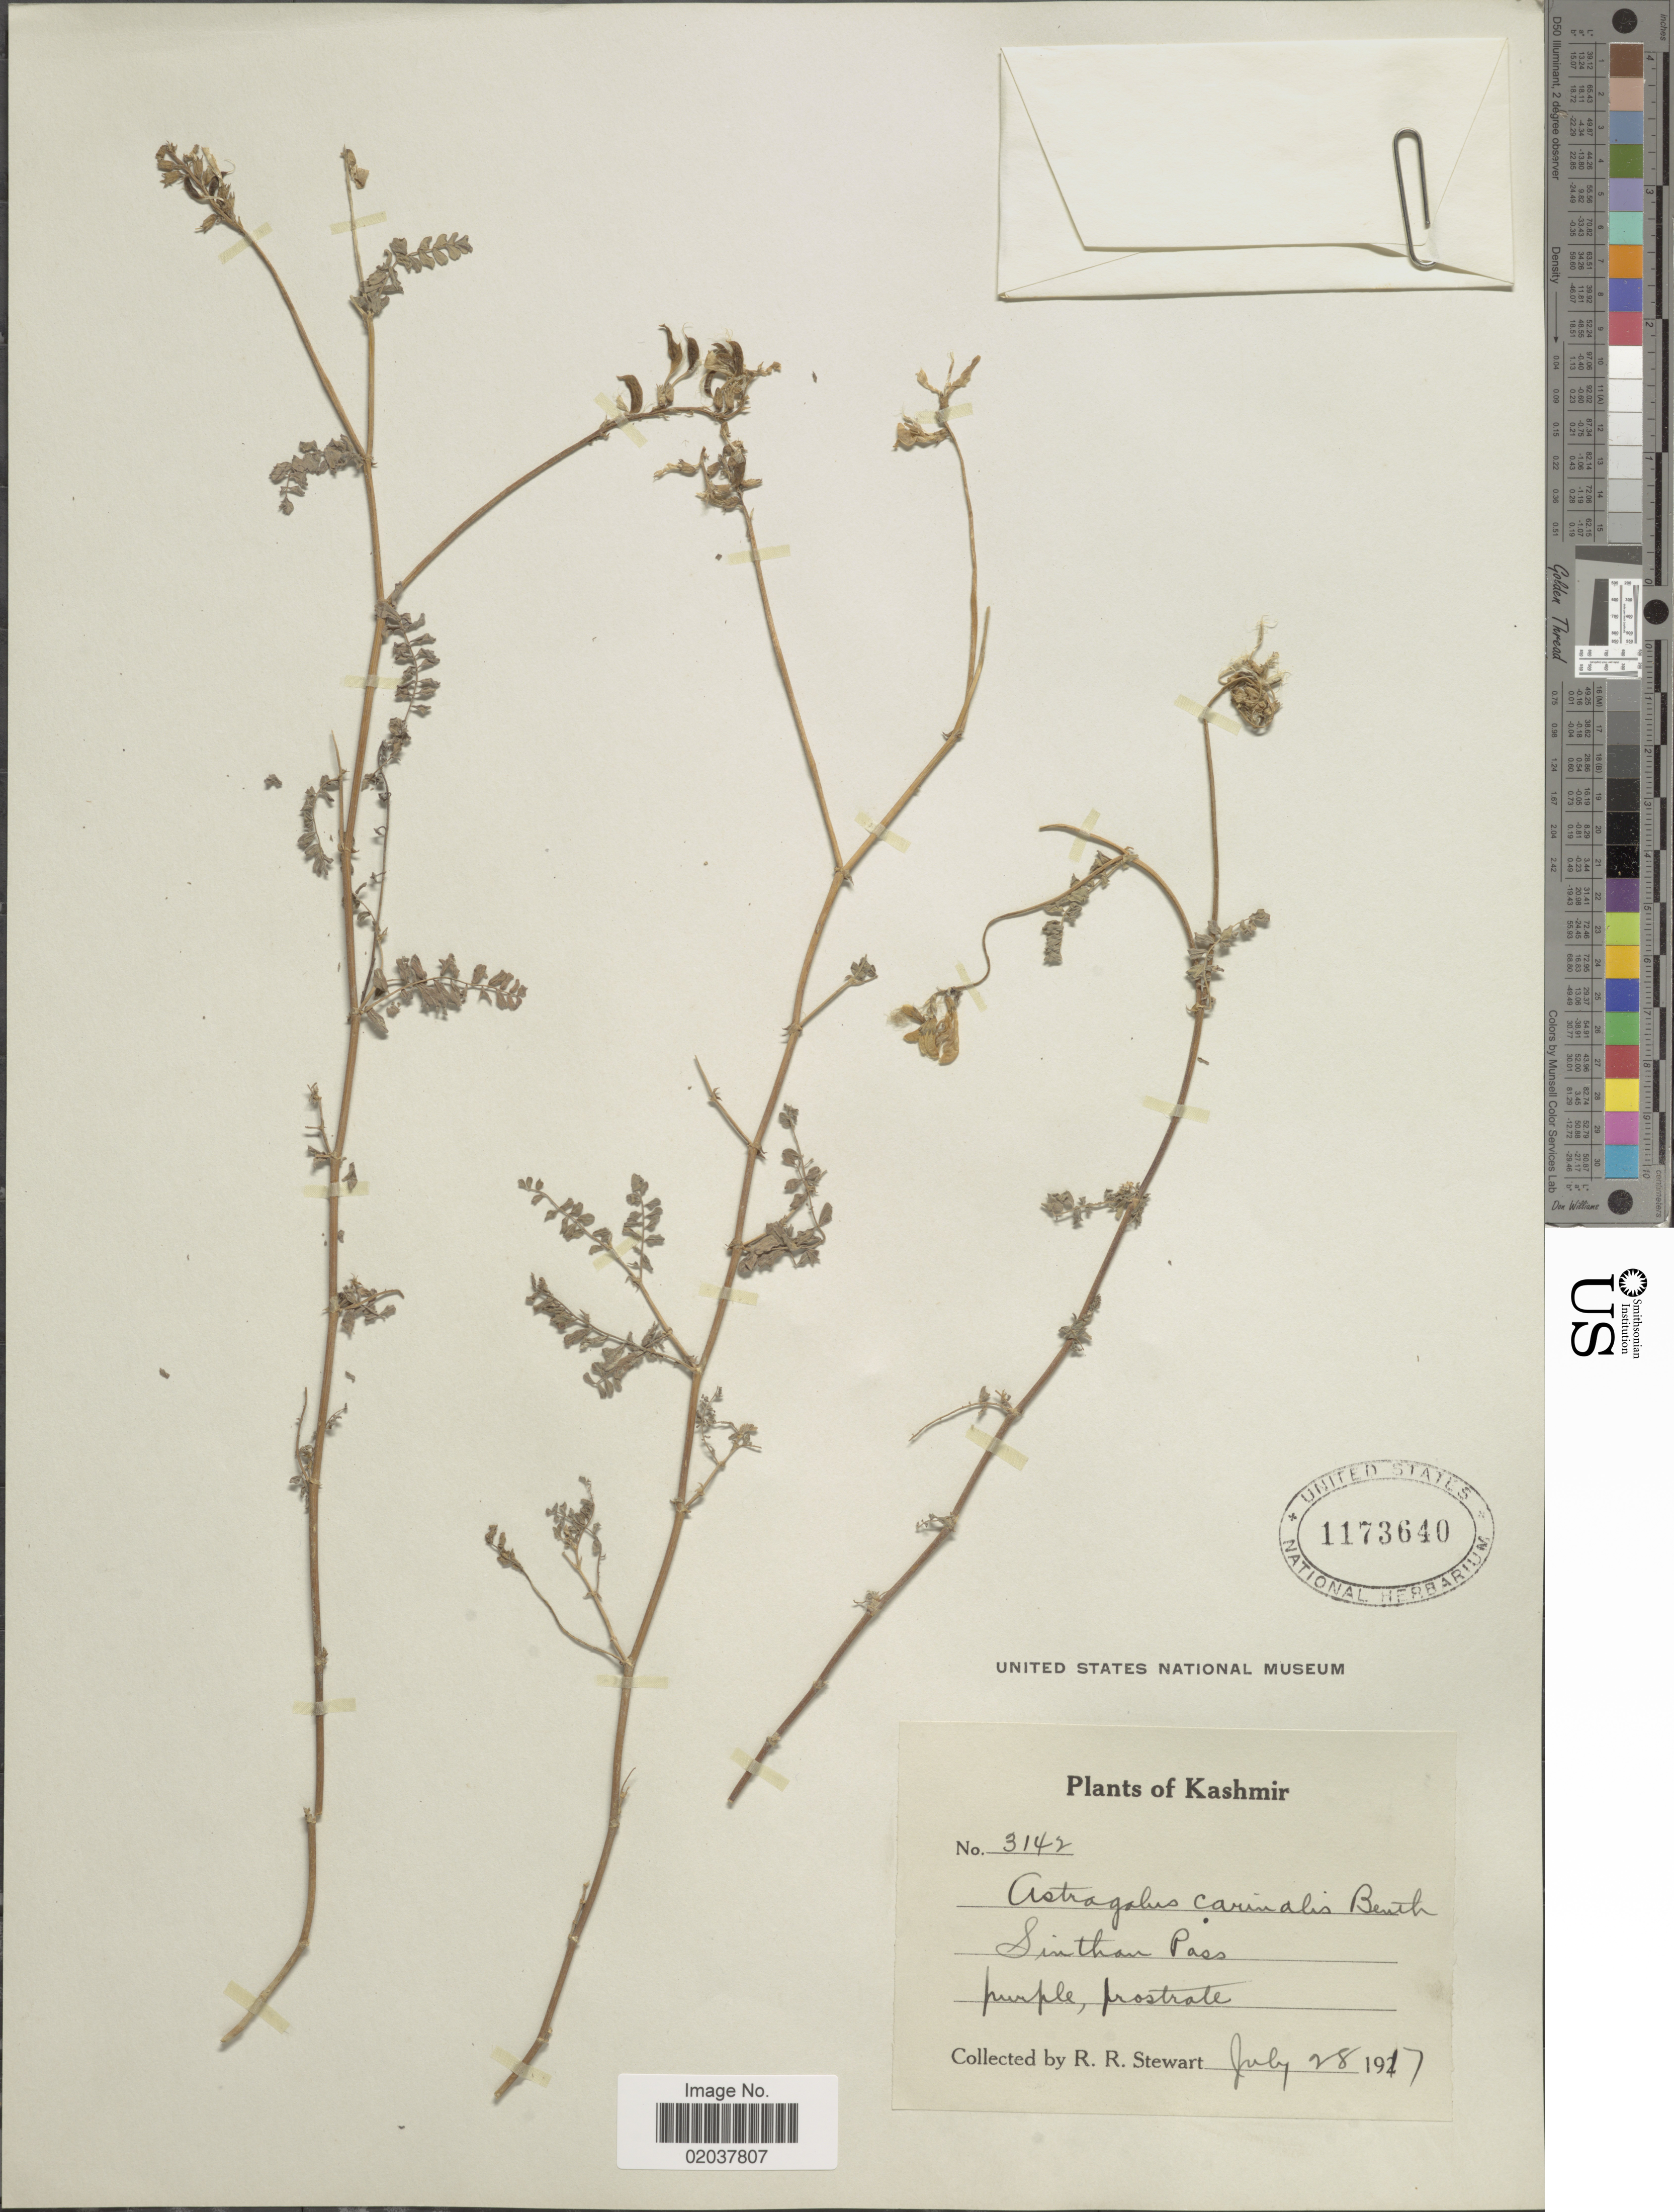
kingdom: Plantae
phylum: Tracheophyta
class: Magnoliopsida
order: Fabales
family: Fabaceae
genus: Astragalus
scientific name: Astragalus carinalis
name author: Benth. & Bunge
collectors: R. R. Stewart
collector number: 3142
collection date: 1917-07-28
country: India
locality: Kashmir, Sinthan Pass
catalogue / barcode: US 1173640